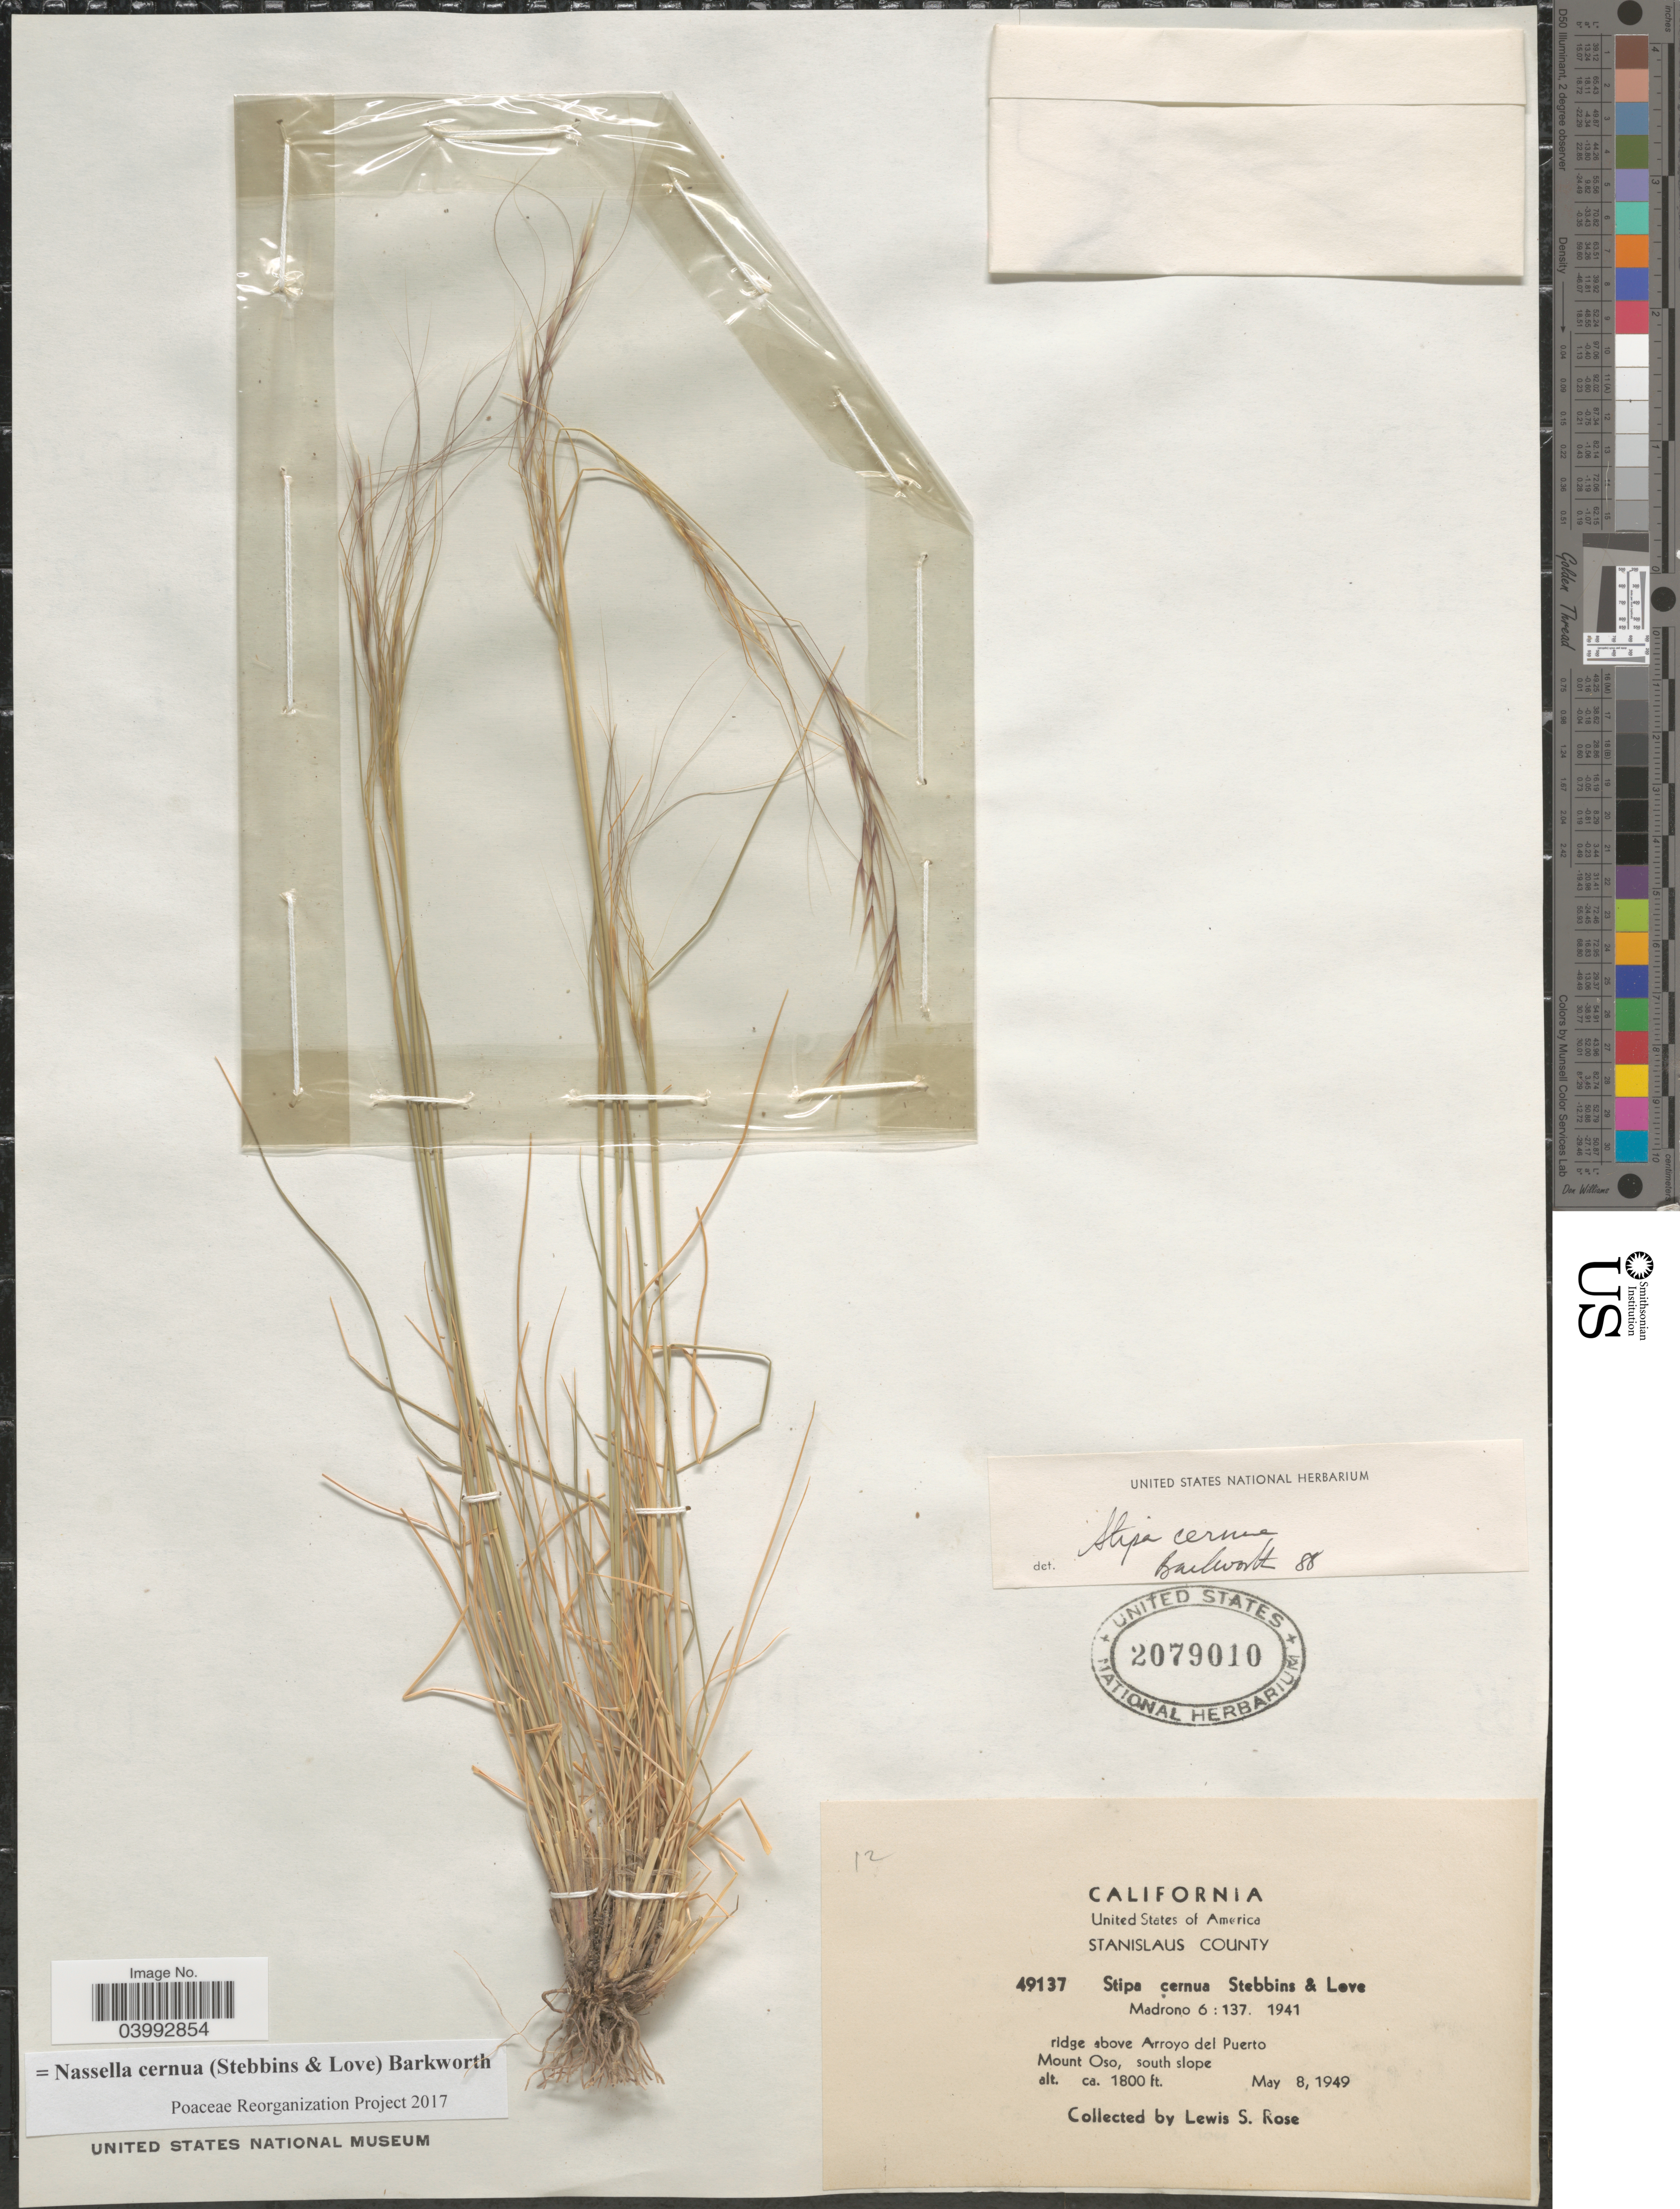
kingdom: Plantae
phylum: Tracheophyta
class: Liliopsida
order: Poales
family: Poaceae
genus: Nassella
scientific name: Nassella cernua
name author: (Stebbins & Love) Barkworth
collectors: L. S. Rose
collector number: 49137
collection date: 1949-05-08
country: United States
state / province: California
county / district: Stanislaus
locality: Stanislaus County. Ridge above Arroyo del Puerto. Mount Oso, south slope.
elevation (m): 549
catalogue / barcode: US 2079010